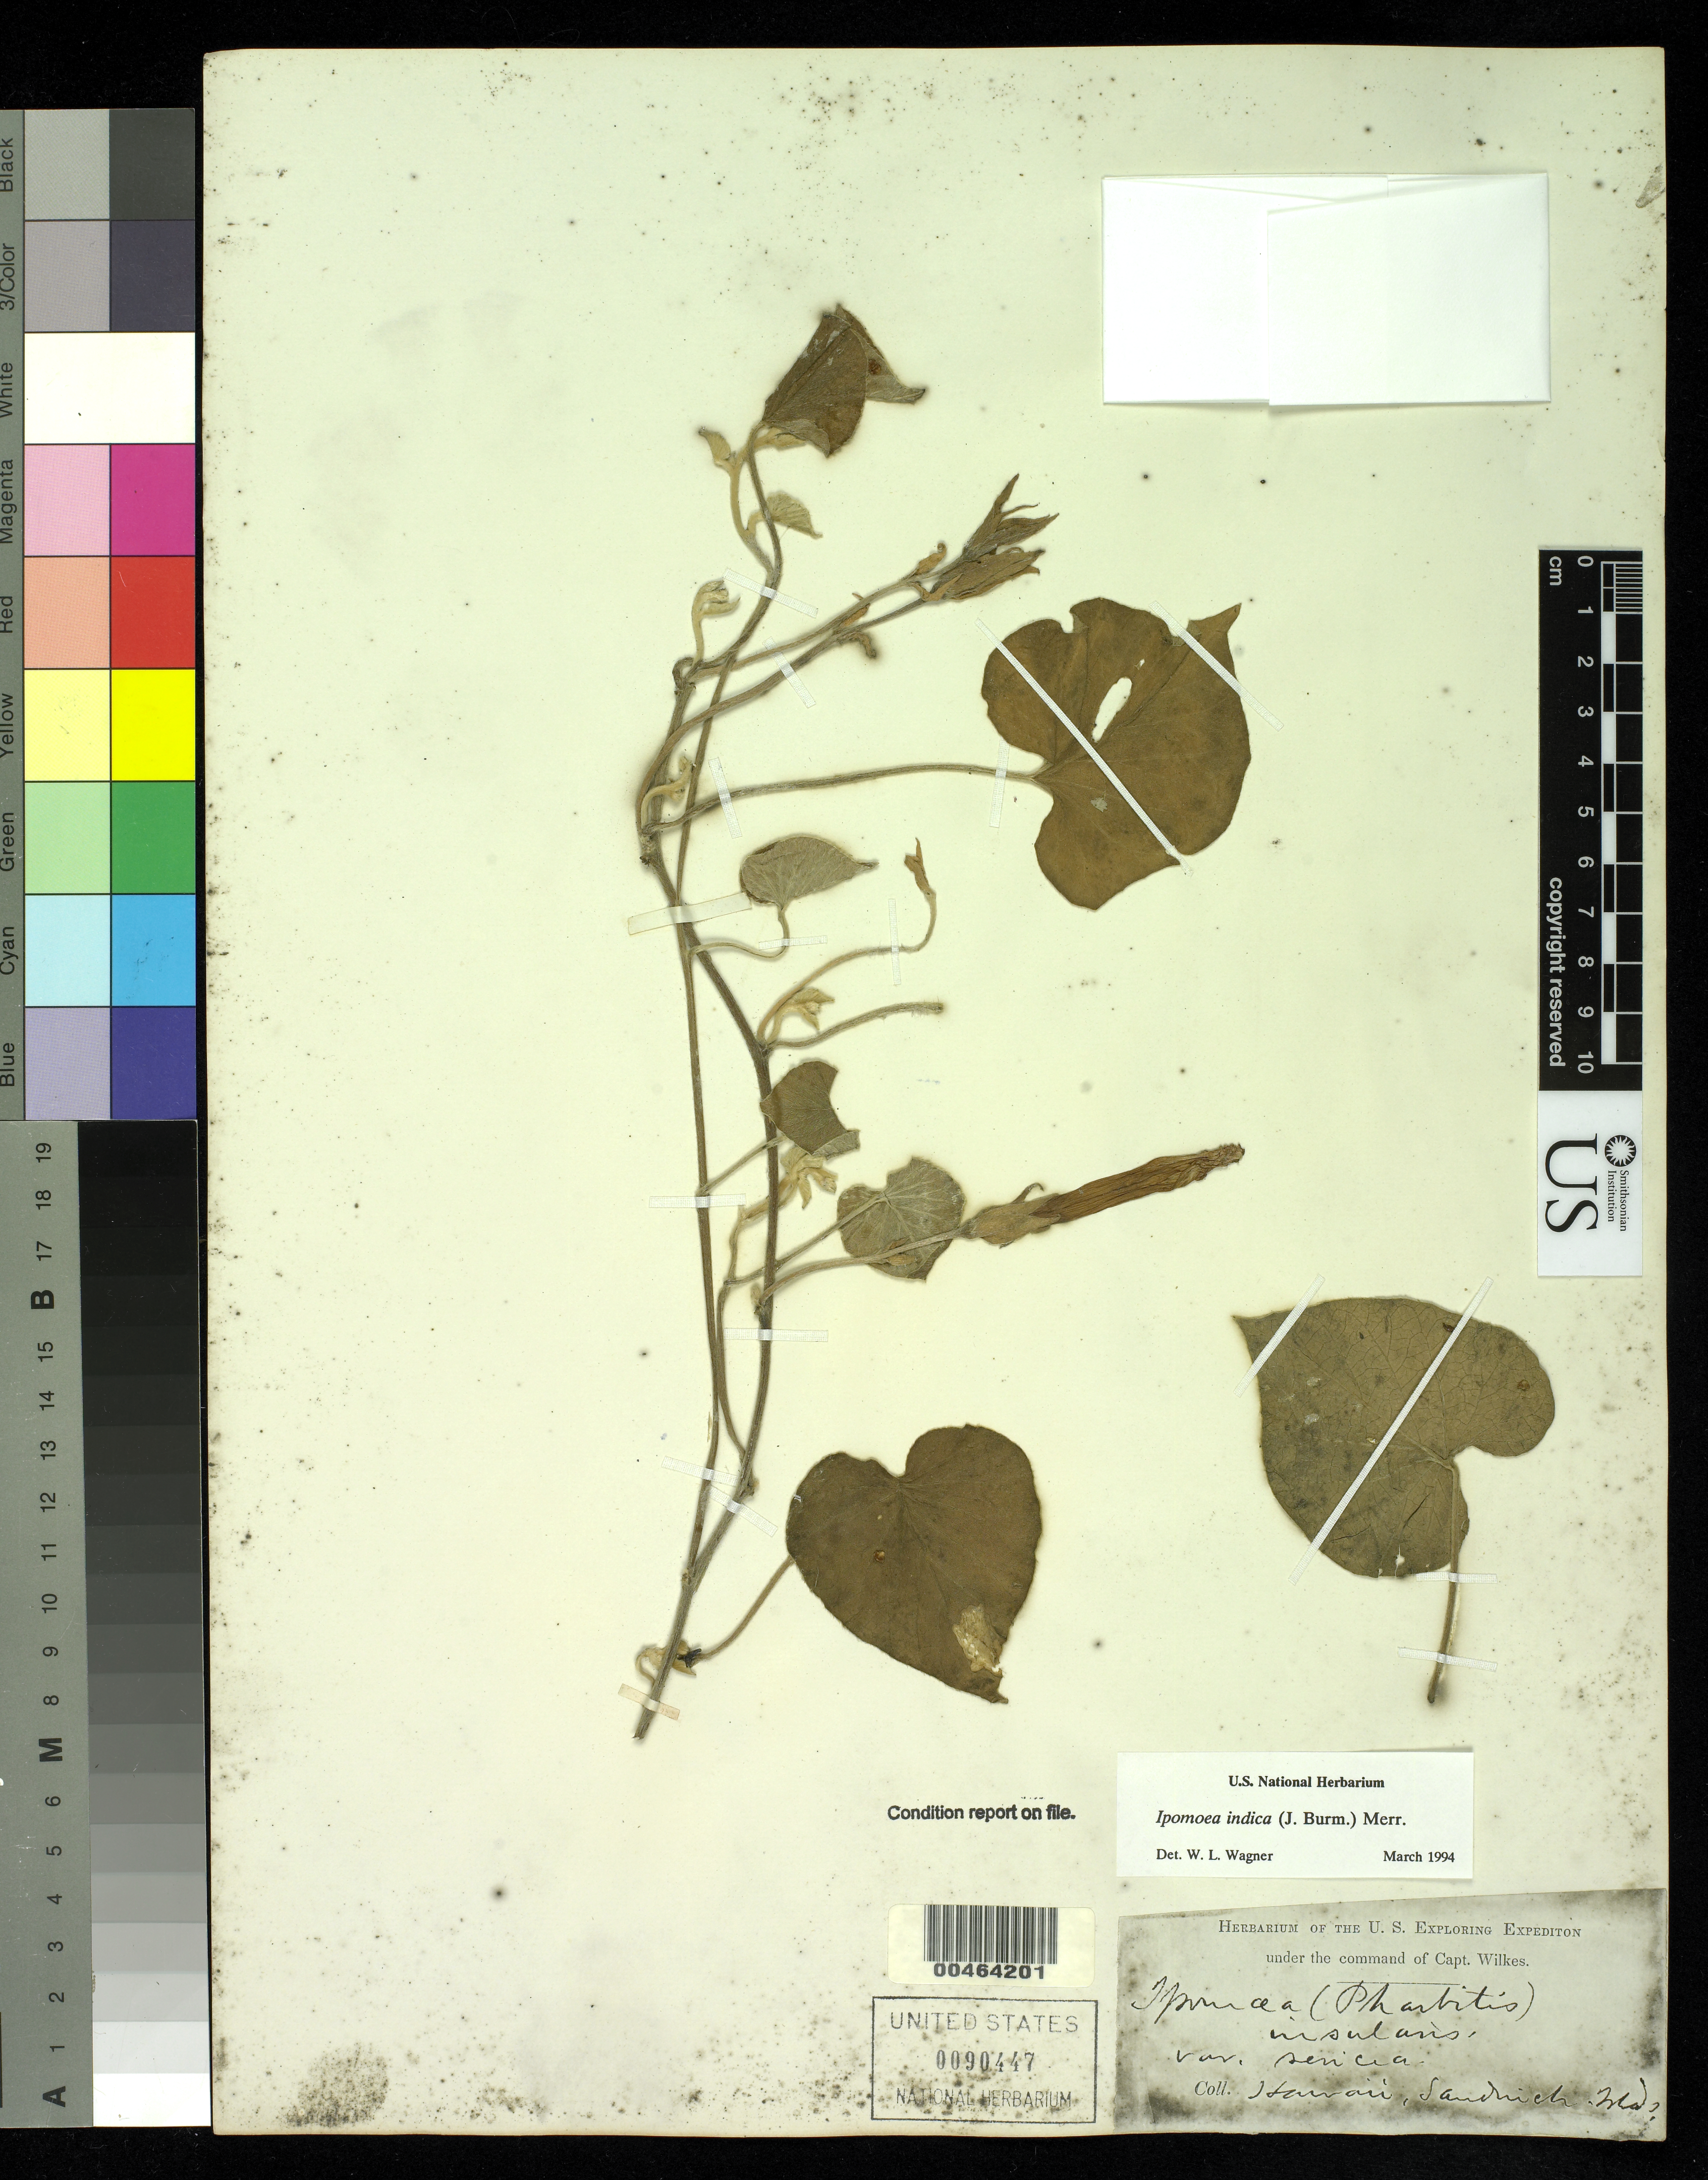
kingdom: Plantae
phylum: Tracheophyta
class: Magnoliopsida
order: Solanales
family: Convolvulaceae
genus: Ipomoea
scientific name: Ipomoea indica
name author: (Burm.) Merr.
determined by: Wagner, W. L., (BOT), Smithsonian Institution - National Museum of Natural History (UNITED STATES)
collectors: Wilkes Explor. Exped.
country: United States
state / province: Hawaii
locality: Sandwich Islands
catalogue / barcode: US 90447